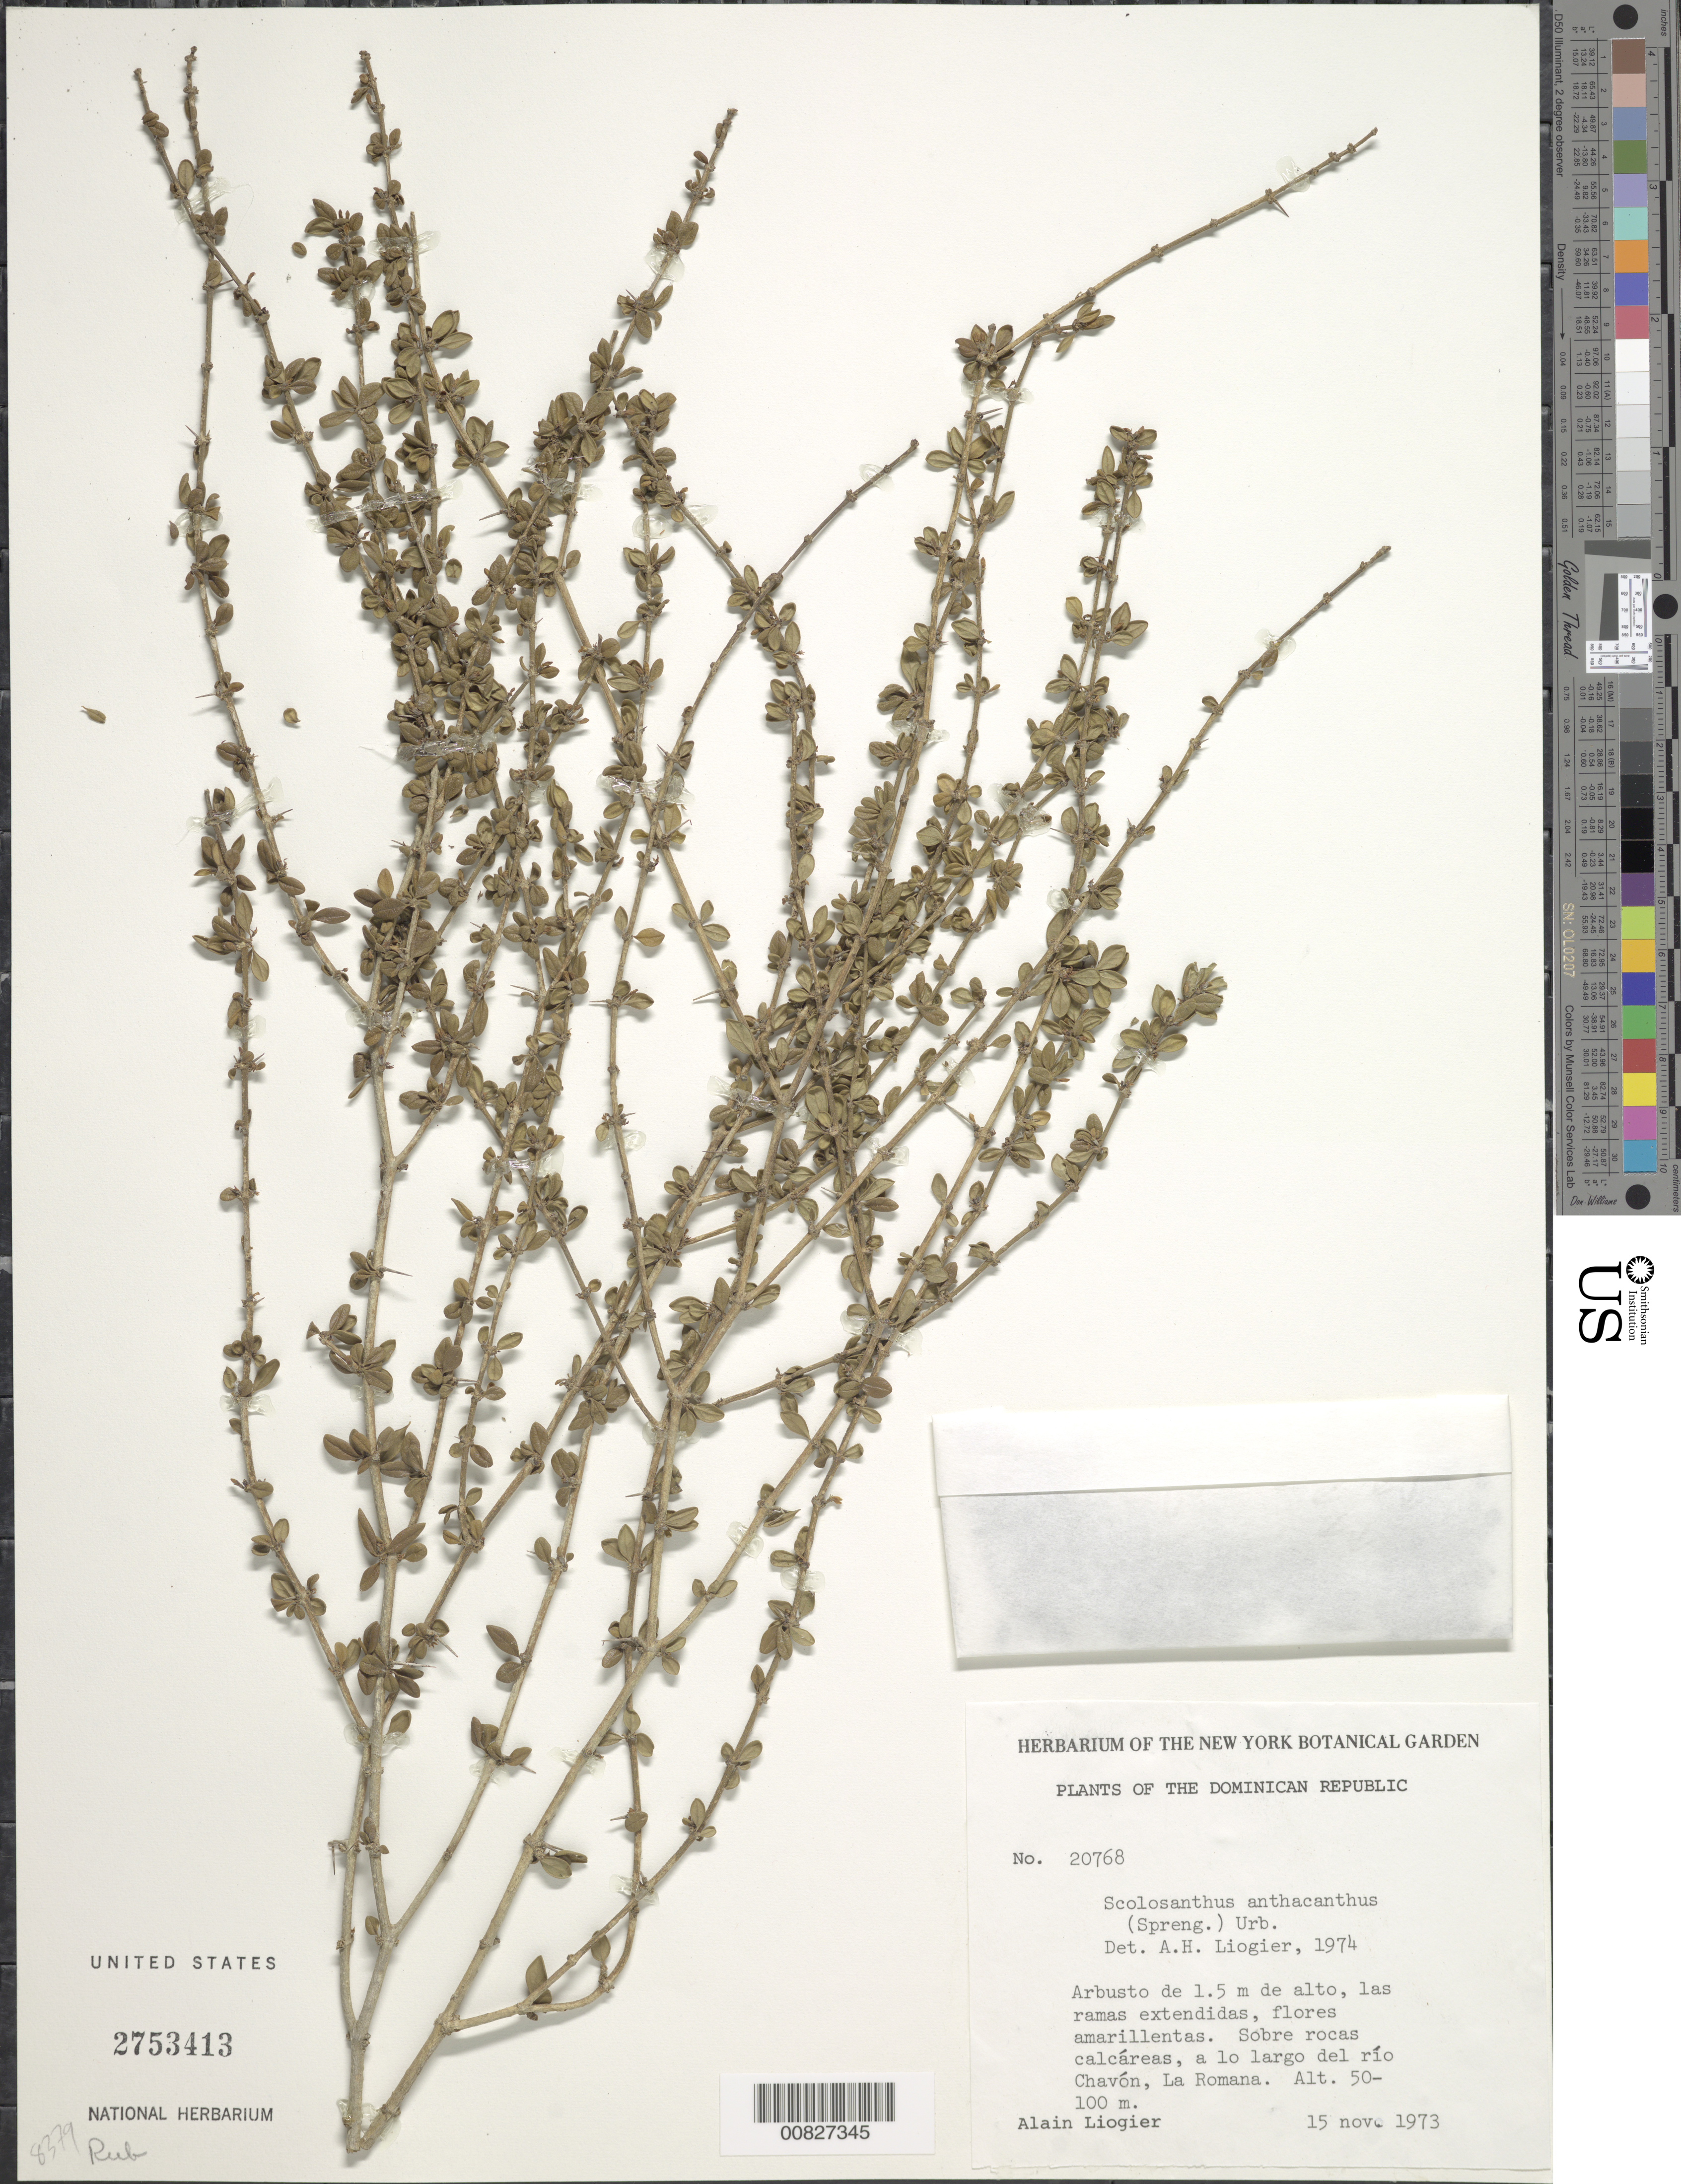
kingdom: Plantae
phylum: Tracheophyta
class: Magnoliopsida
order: Gentianales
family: Rubiaceae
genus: Scolosanthus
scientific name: Scolosanthus acanthodes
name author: (Spreng.) Urb.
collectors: A. H. Liogier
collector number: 20768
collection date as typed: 15 Nov 1973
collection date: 1973-11-15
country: Dominican Republic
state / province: La Romana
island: Hispaniola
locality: Río Chavón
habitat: Sobre rocas calcáreas, a lo largo del río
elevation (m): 50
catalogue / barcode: US 2753413